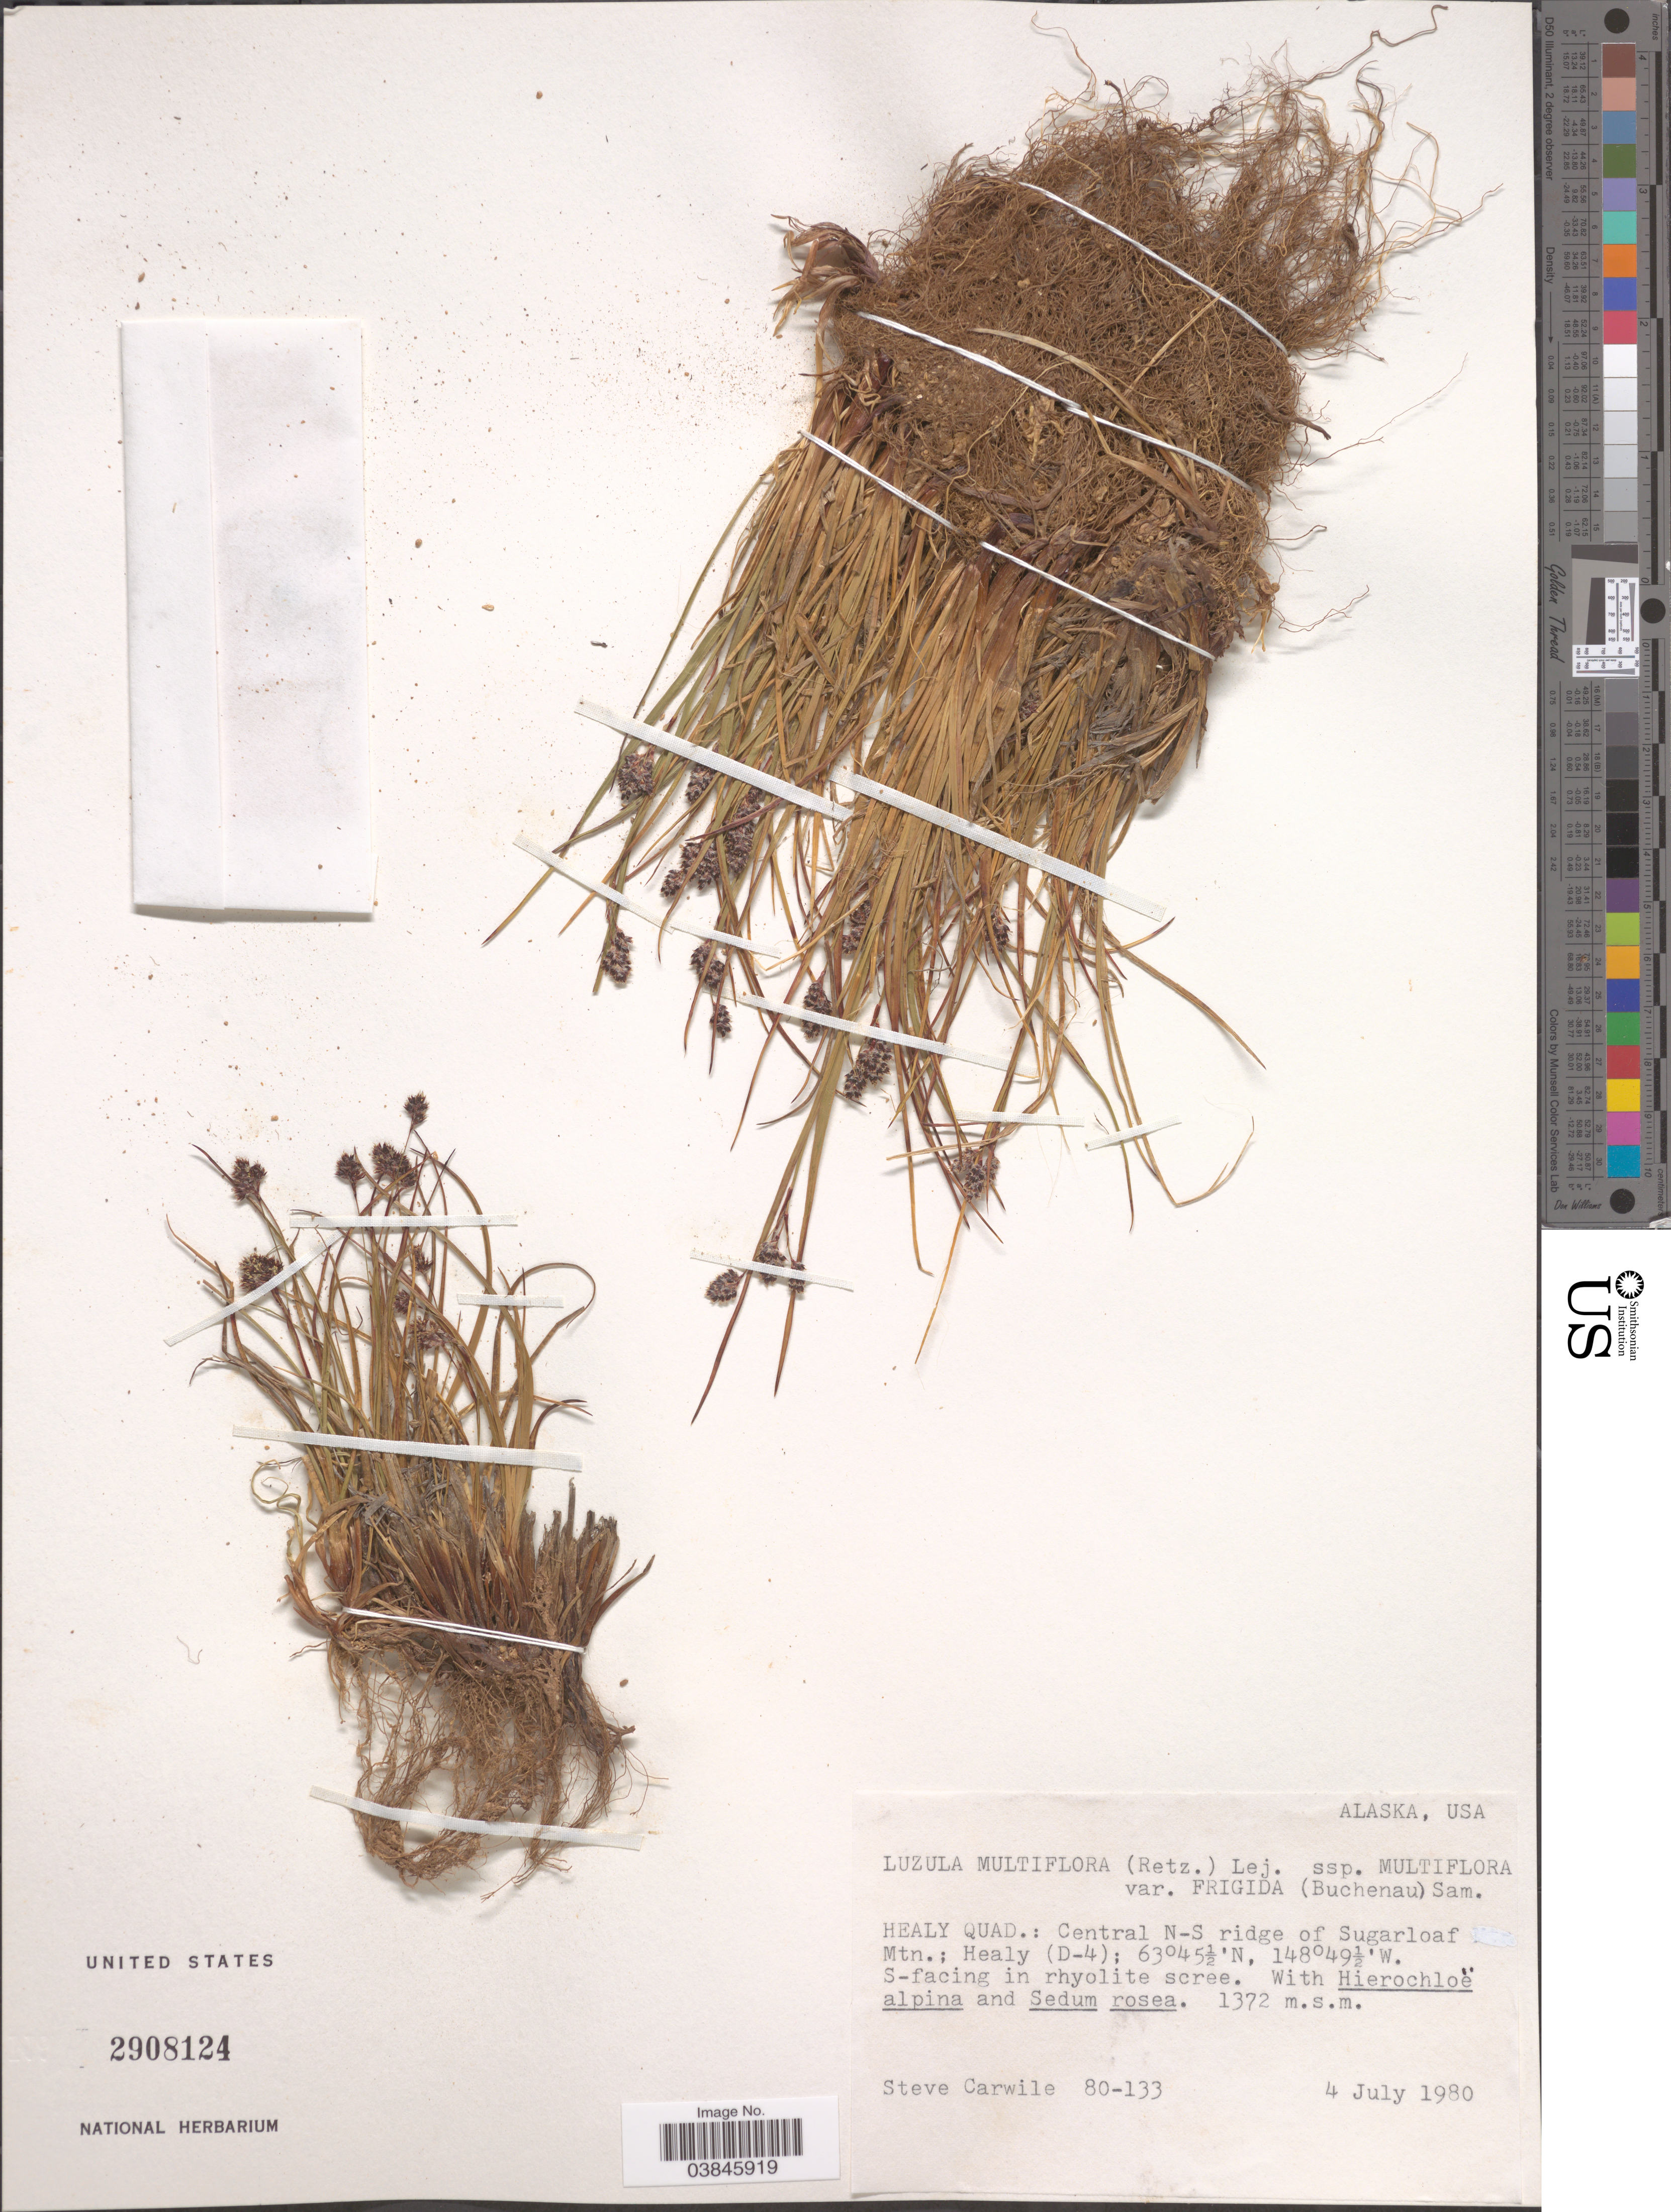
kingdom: Plantae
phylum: Tracheophyta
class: Liliopsida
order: Poales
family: Juncaceae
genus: Luzula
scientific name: Luzula multiflora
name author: (Ehrh.) Lej.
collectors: S. Carwile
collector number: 80-133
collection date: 1980-07-04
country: United States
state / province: Alaska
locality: Healy Quad.: Central N-S ridge of Sugarloaf Mtn.; Healy (D-4).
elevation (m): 1372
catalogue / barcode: US 2908124